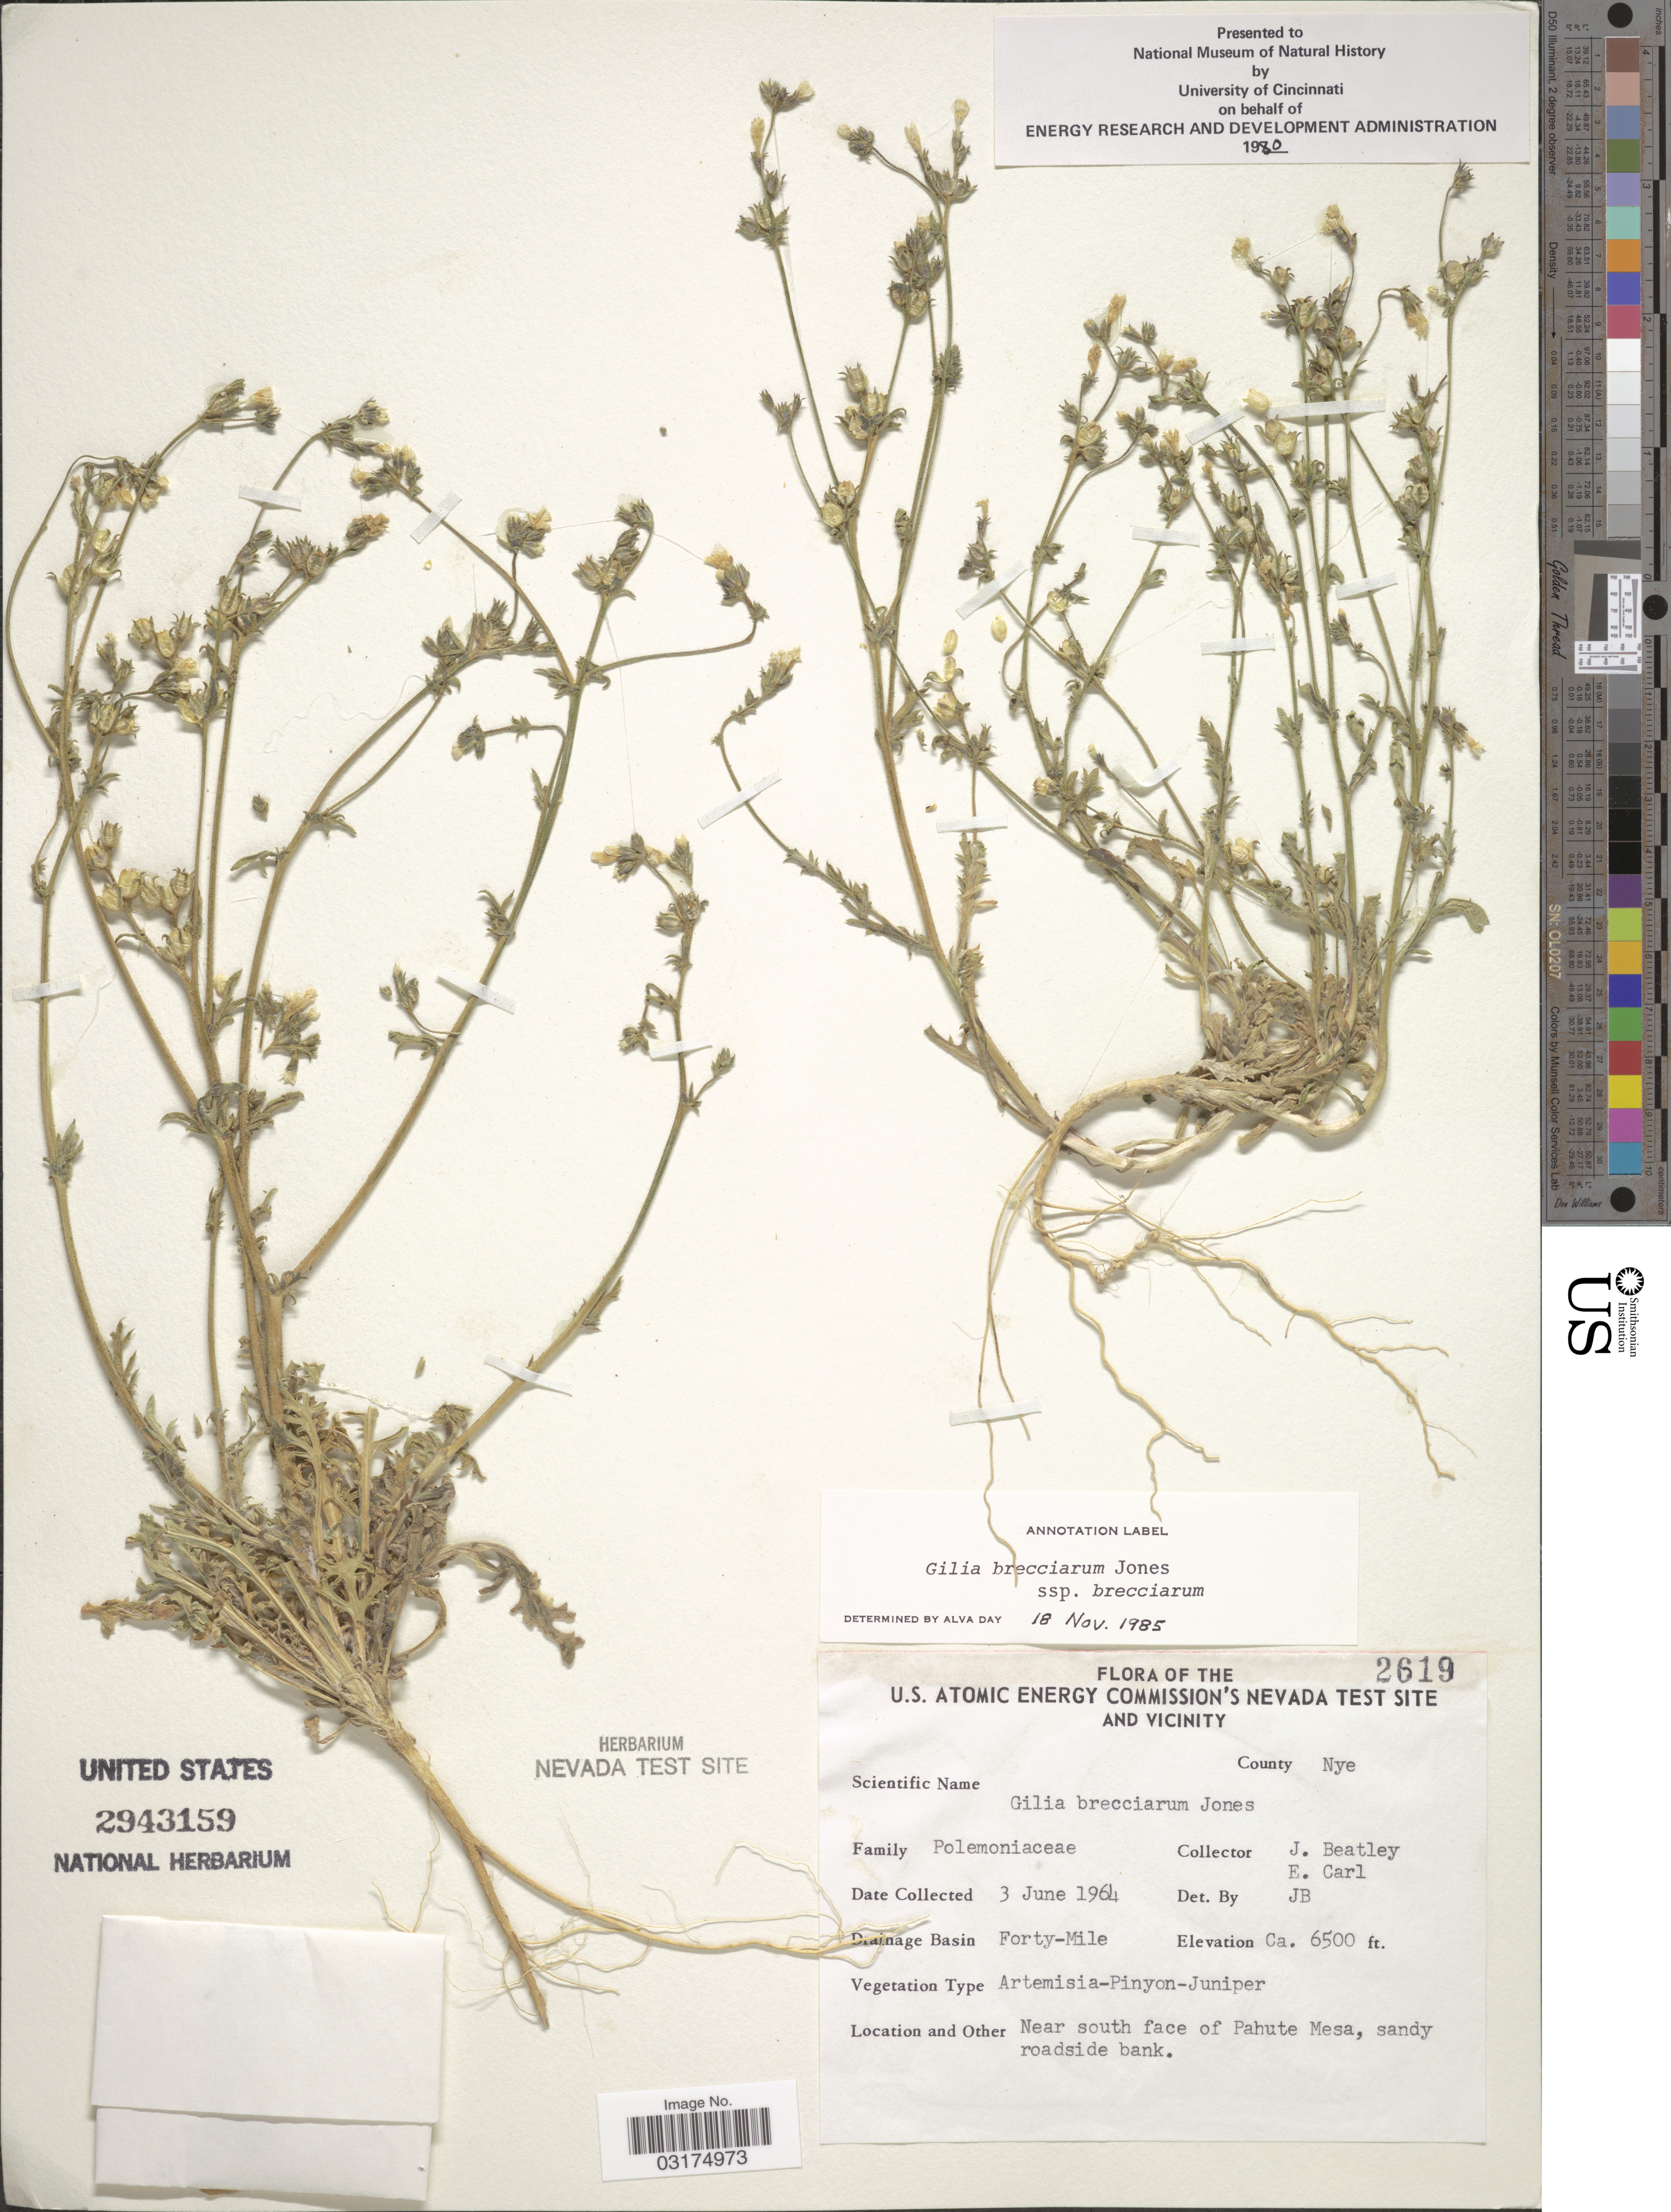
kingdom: Plantae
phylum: Tracheophyta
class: Magnoliopsida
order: Ericales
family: Polemoniaceae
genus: Gilia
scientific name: Gilia brecciarum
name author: M.E. Jones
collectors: J. C. Beatley & E. Carl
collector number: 2619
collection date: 1964-06-03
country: United States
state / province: Nevada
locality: The U. S. Atomic Energy Commission's Nevada Test Site and Vicinity. County Nye. Drainage Basin Forty-Mile. Near south face of Pahute Mesa.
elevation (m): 1981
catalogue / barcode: US 2943159